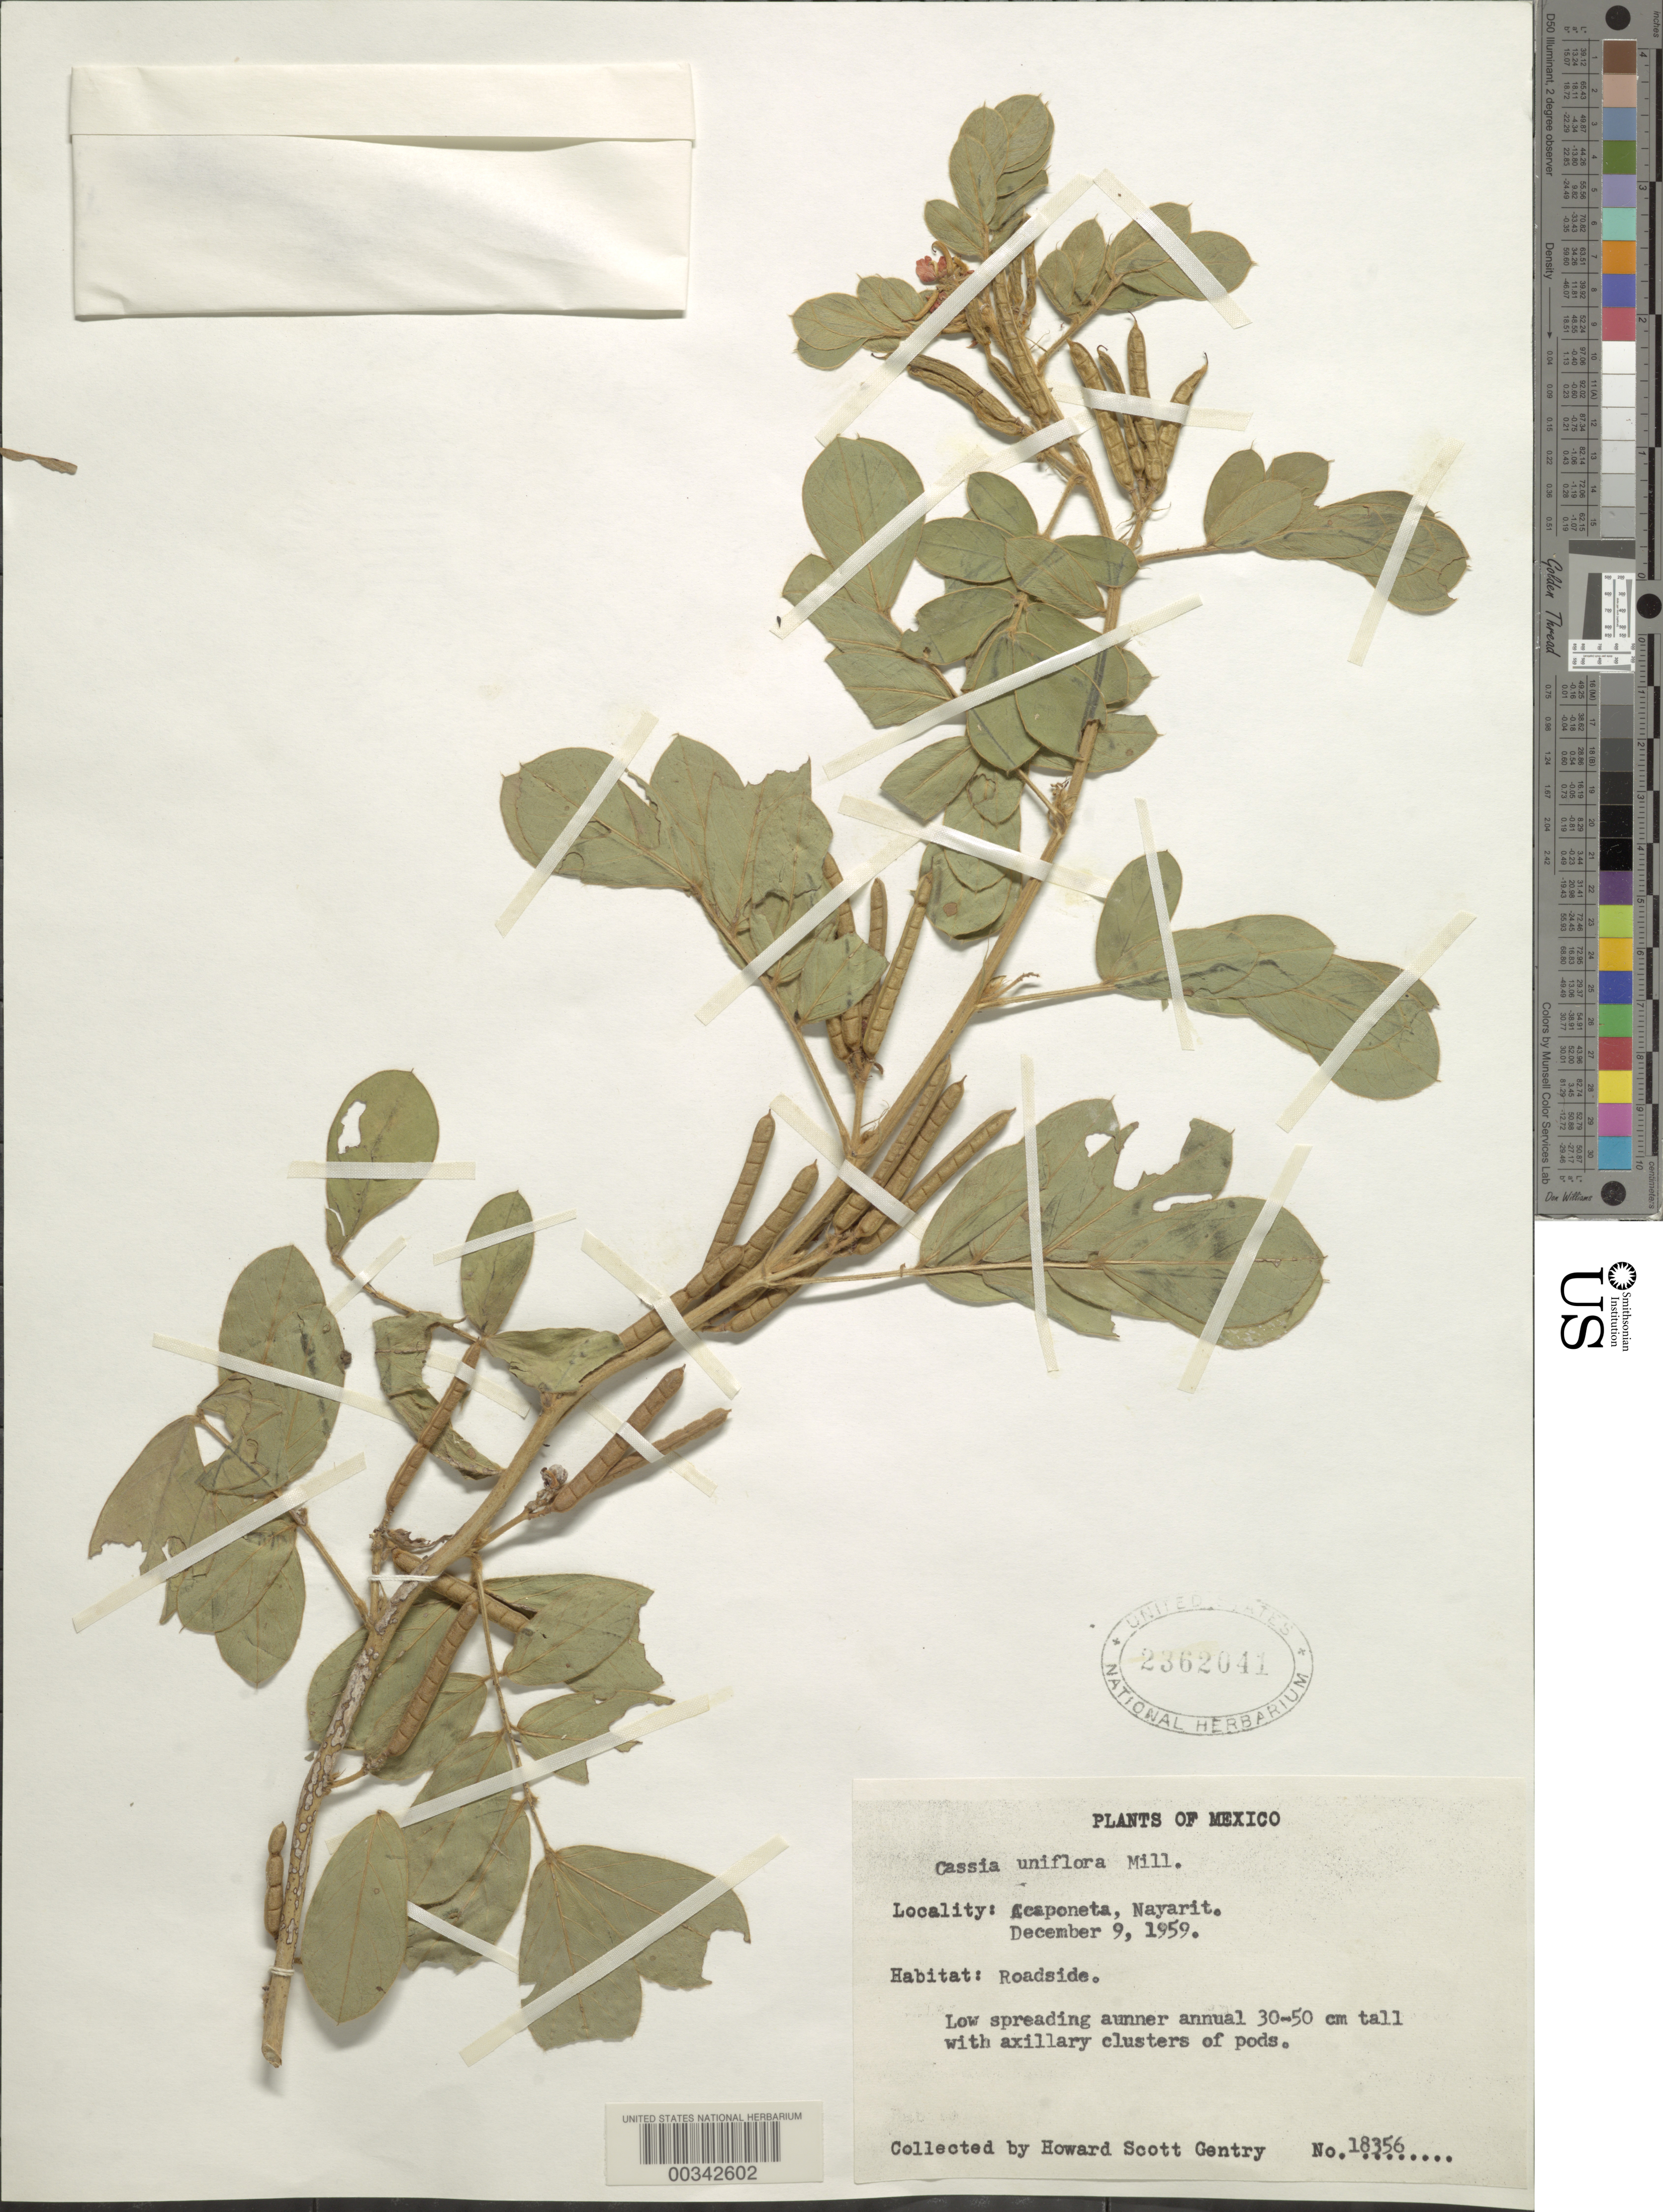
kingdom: Plantae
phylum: Tracheophyta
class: Magnoliopsida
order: Fabales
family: Fabaceae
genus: Senna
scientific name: Senna uniflora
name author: (Mill.) H.S. Irwin & Barneby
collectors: H. S. Gentry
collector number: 18356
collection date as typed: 09 Dec 1959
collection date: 1959-12-09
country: Mexico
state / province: Nayarit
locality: Acaponeta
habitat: Roadside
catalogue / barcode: US 2362041